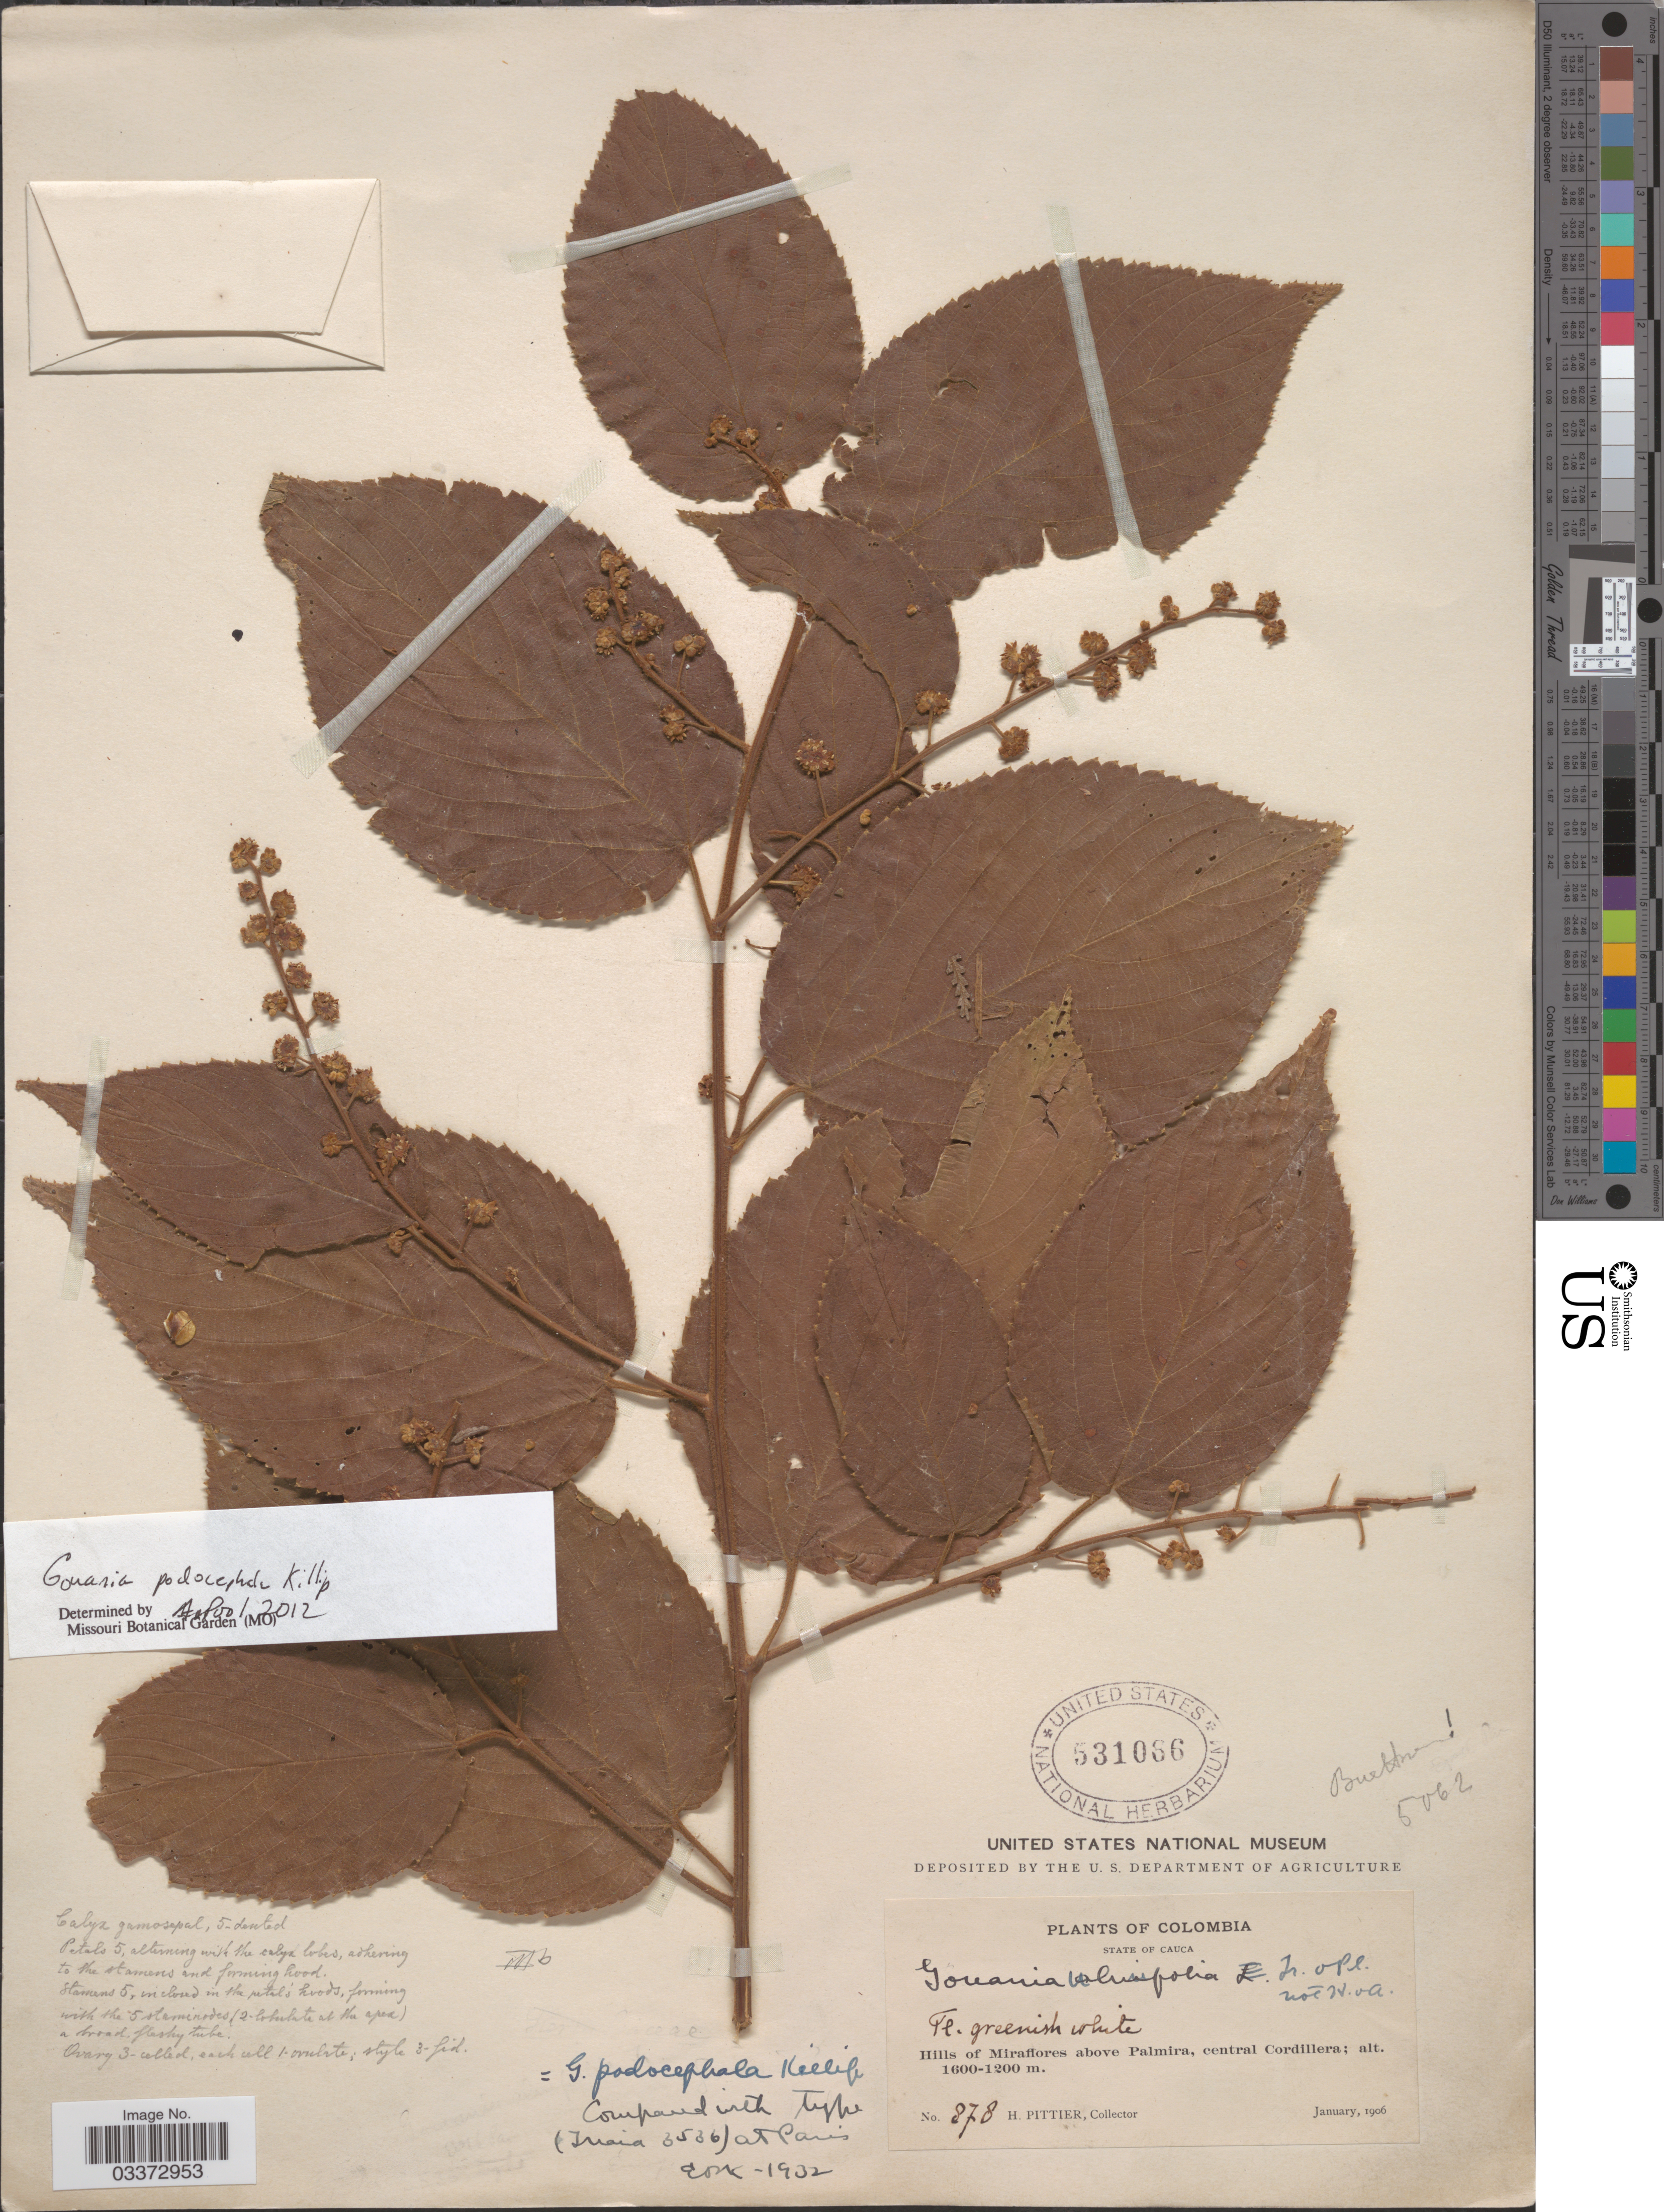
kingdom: Plantae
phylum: Tracheophyta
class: Magnoliopsida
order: Rosales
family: Rhamnaceae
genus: Gouania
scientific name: Gouania podocephala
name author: Killip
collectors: H. F. Pittier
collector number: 878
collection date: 1906-01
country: Colombia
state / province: Cauca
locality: Hills of Miraflores above Palmira, central Cordillera.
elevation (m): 1200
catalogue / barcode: US 531066